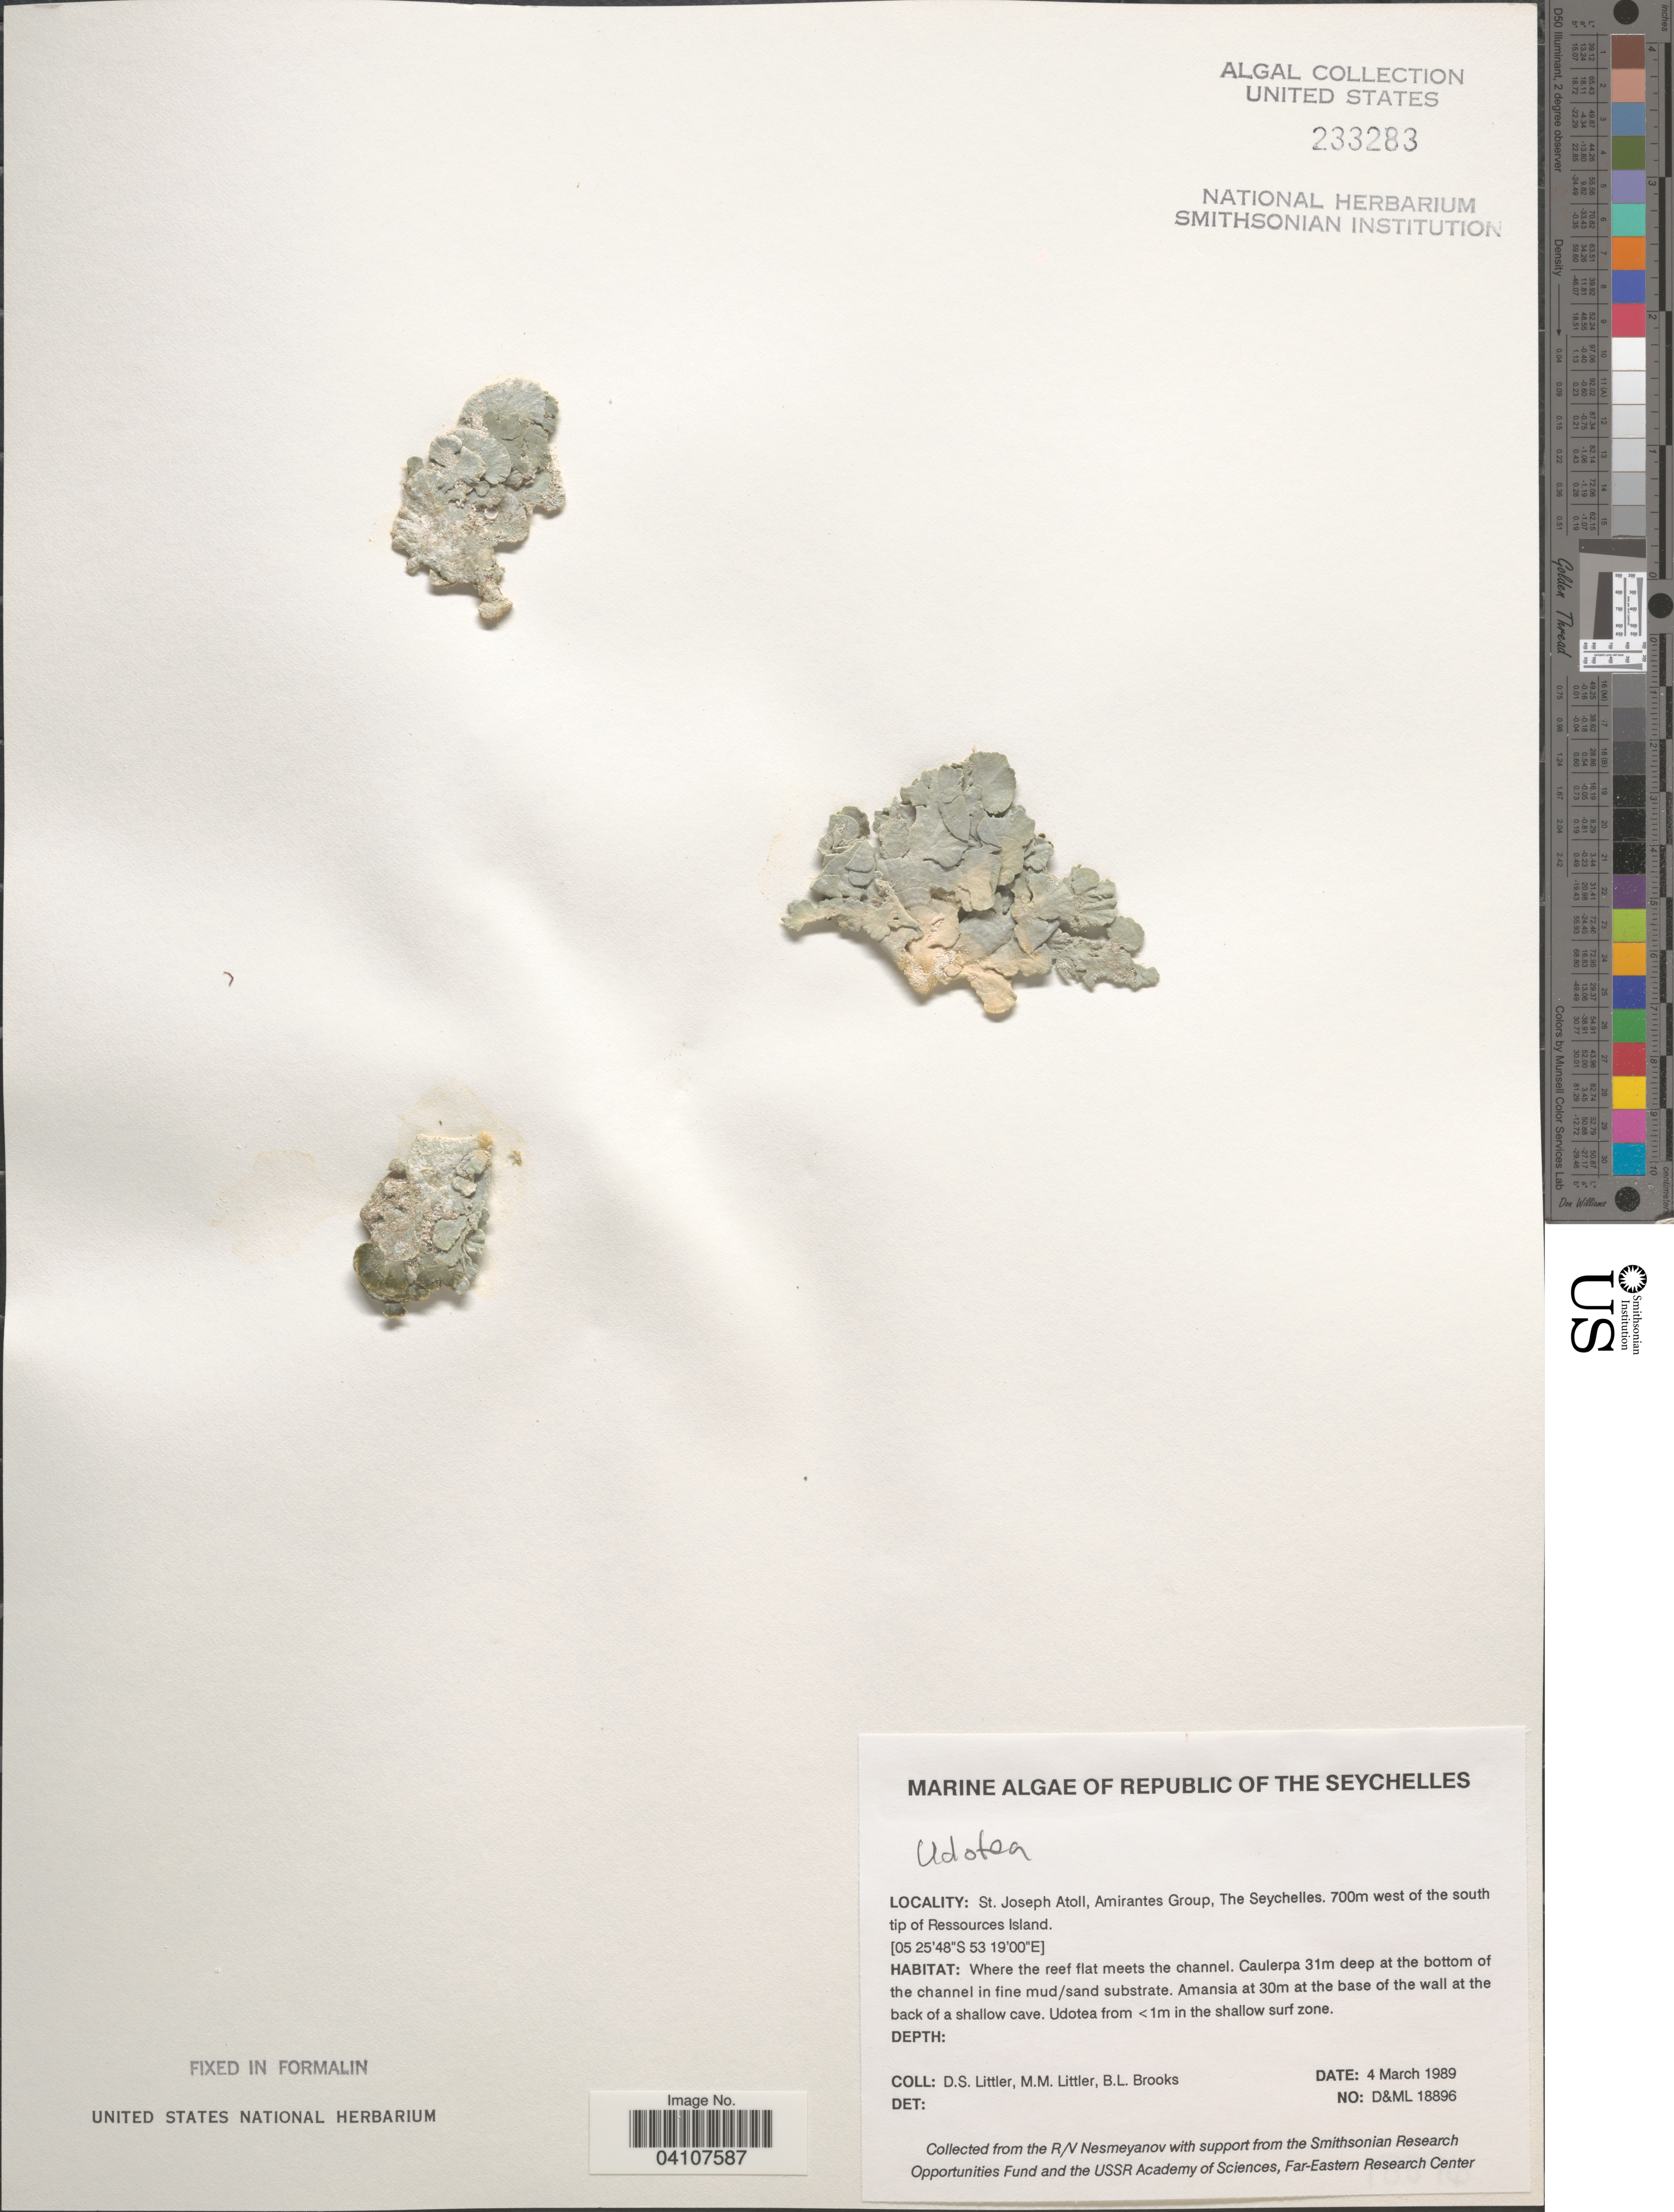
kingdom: Plantae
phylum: Chlorophyta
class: Ulvophyceae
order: Bryopsidales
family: Udoteaceae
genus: Udotea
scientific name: Udotea sp.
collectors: D. S. Littler & B. Brooks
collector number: D&ML18896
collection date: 1989-03-04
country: Seychelles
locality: Republic of the Seychelles. St. Joseph Atoll, Amirantes Group. 700m west of the north tip of Ressources Island.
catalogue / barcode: US 233283